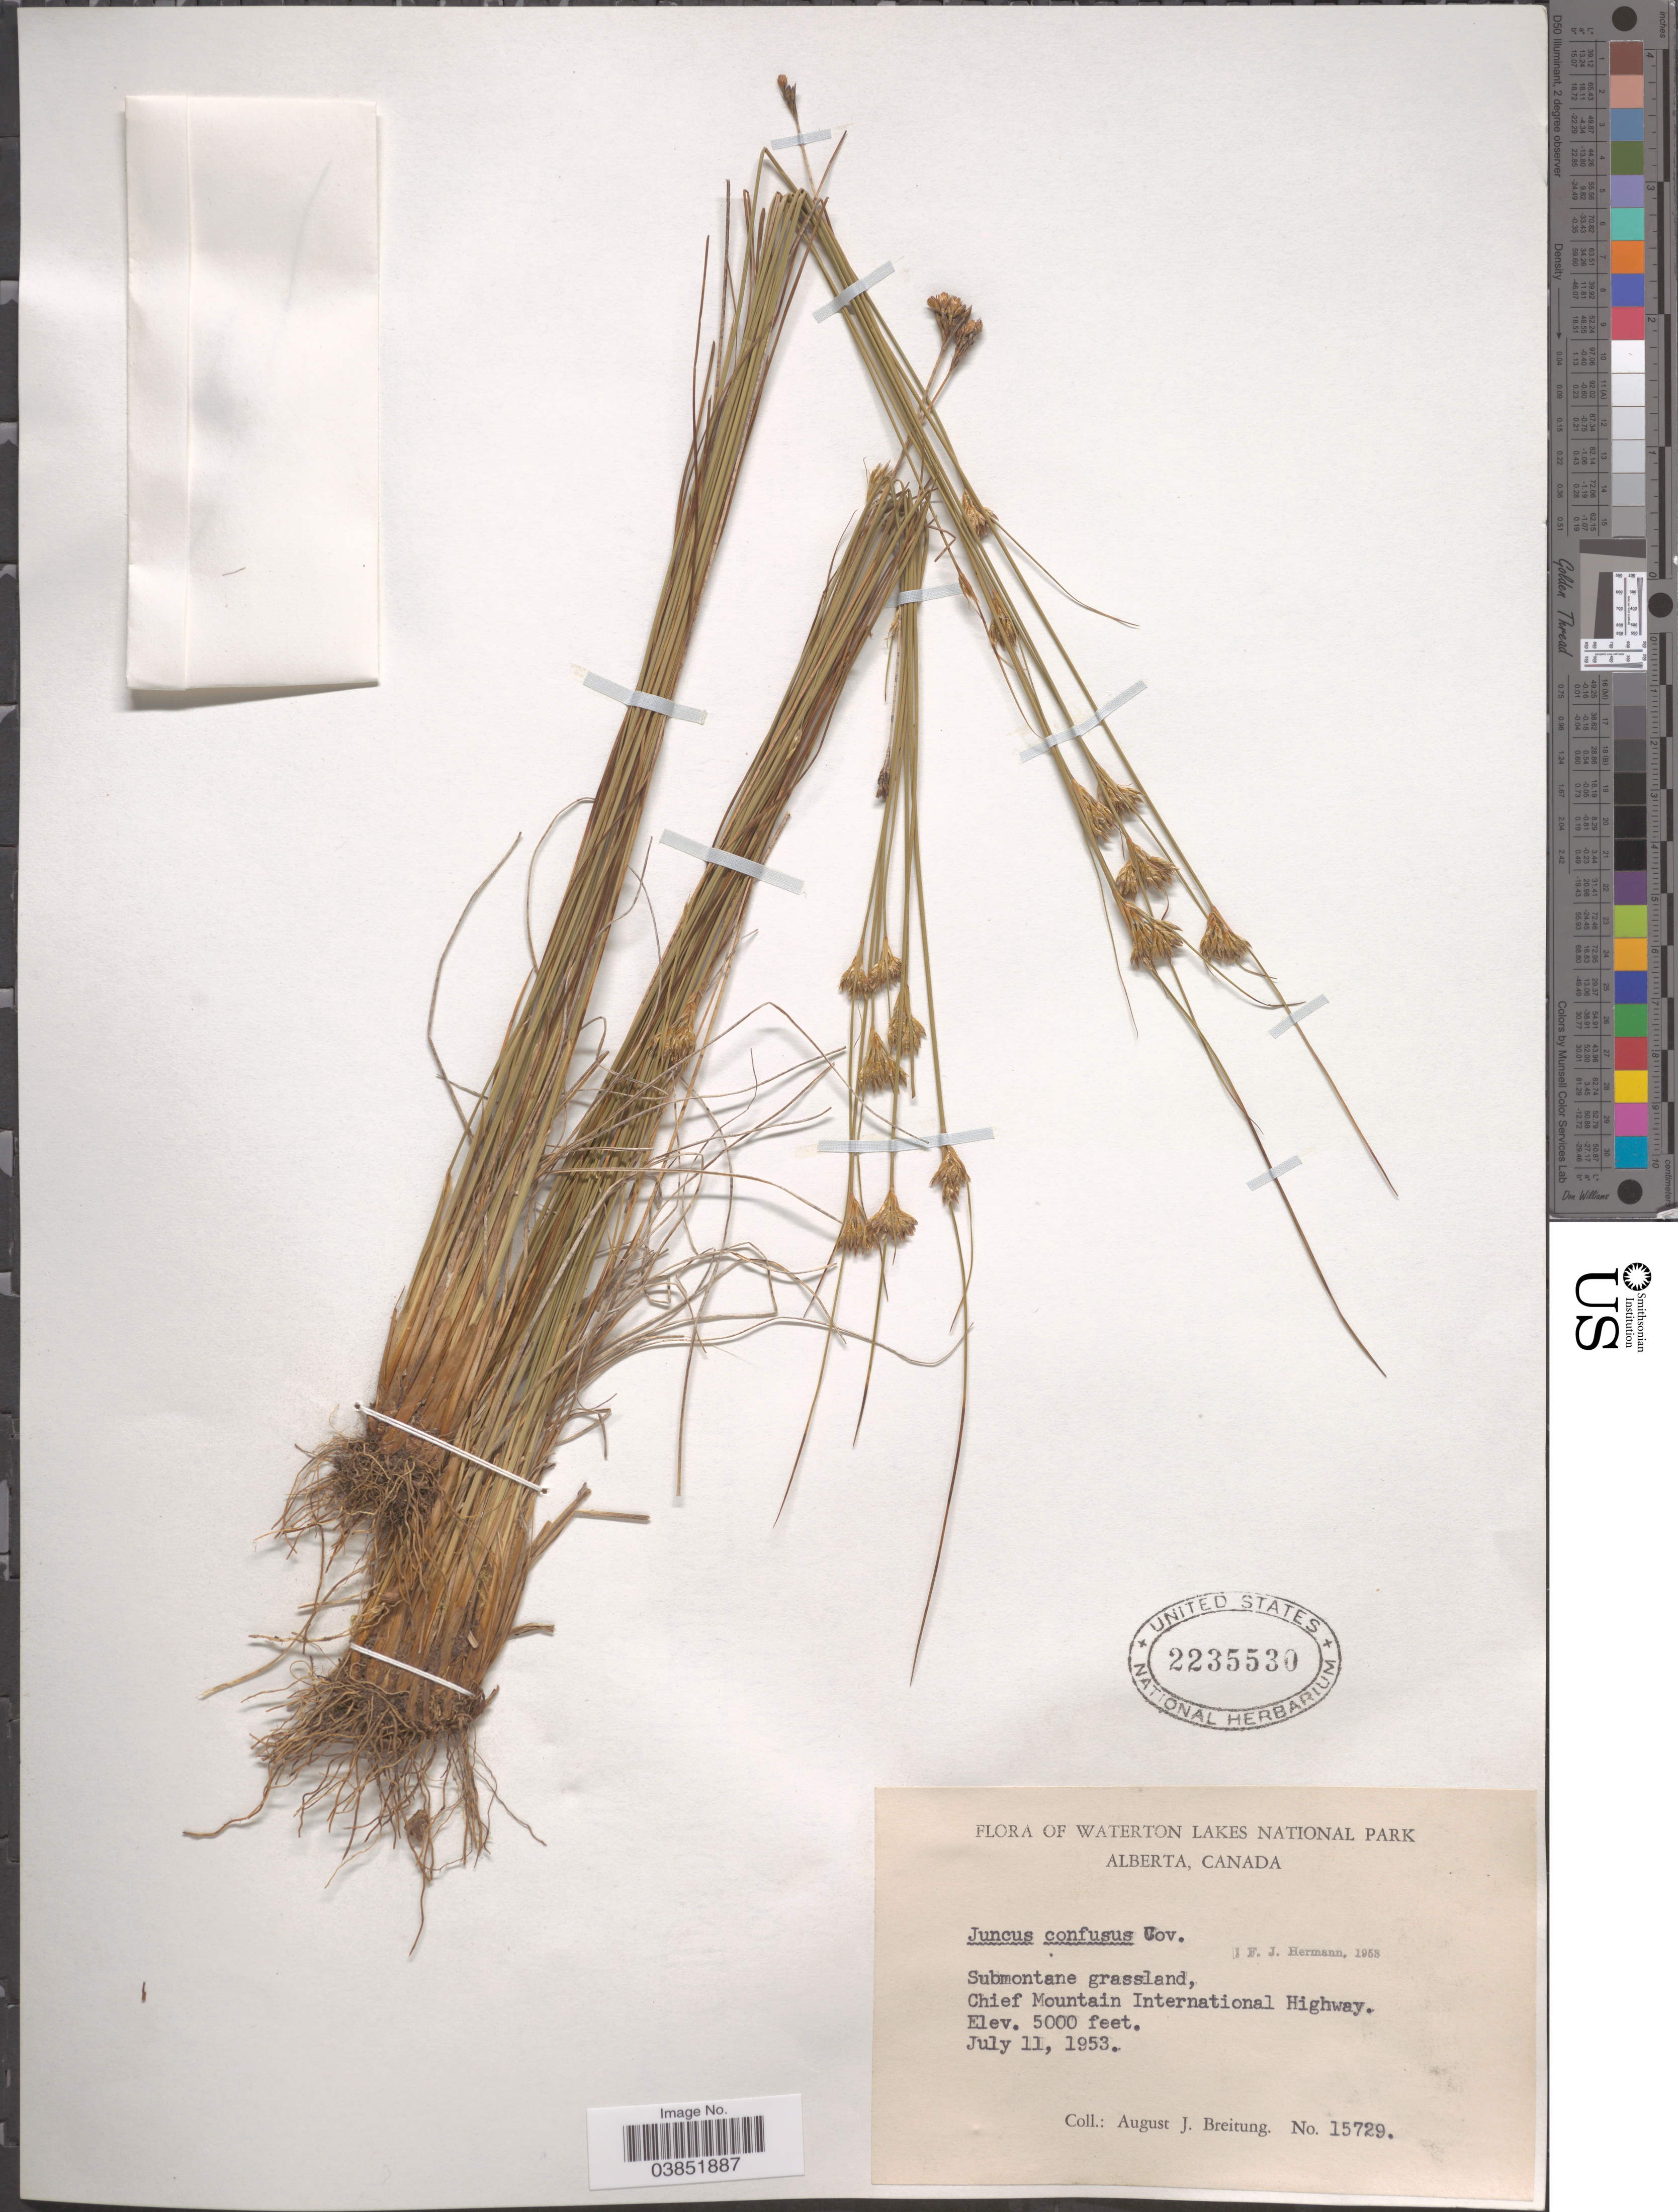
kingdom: Plantae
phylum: Tracheophyta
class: Liliopsida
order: Poales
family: Juncaceae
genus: Juncus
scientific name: Juncus confusus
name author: Coville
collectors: A. Breitung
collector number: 15729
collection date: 1953-07-11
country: Canada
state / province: Alberta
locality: Waterton Lakes National Park. Submontane grassland, Chief Mountain International Highway.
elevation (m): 1524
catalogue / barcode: US 2235530